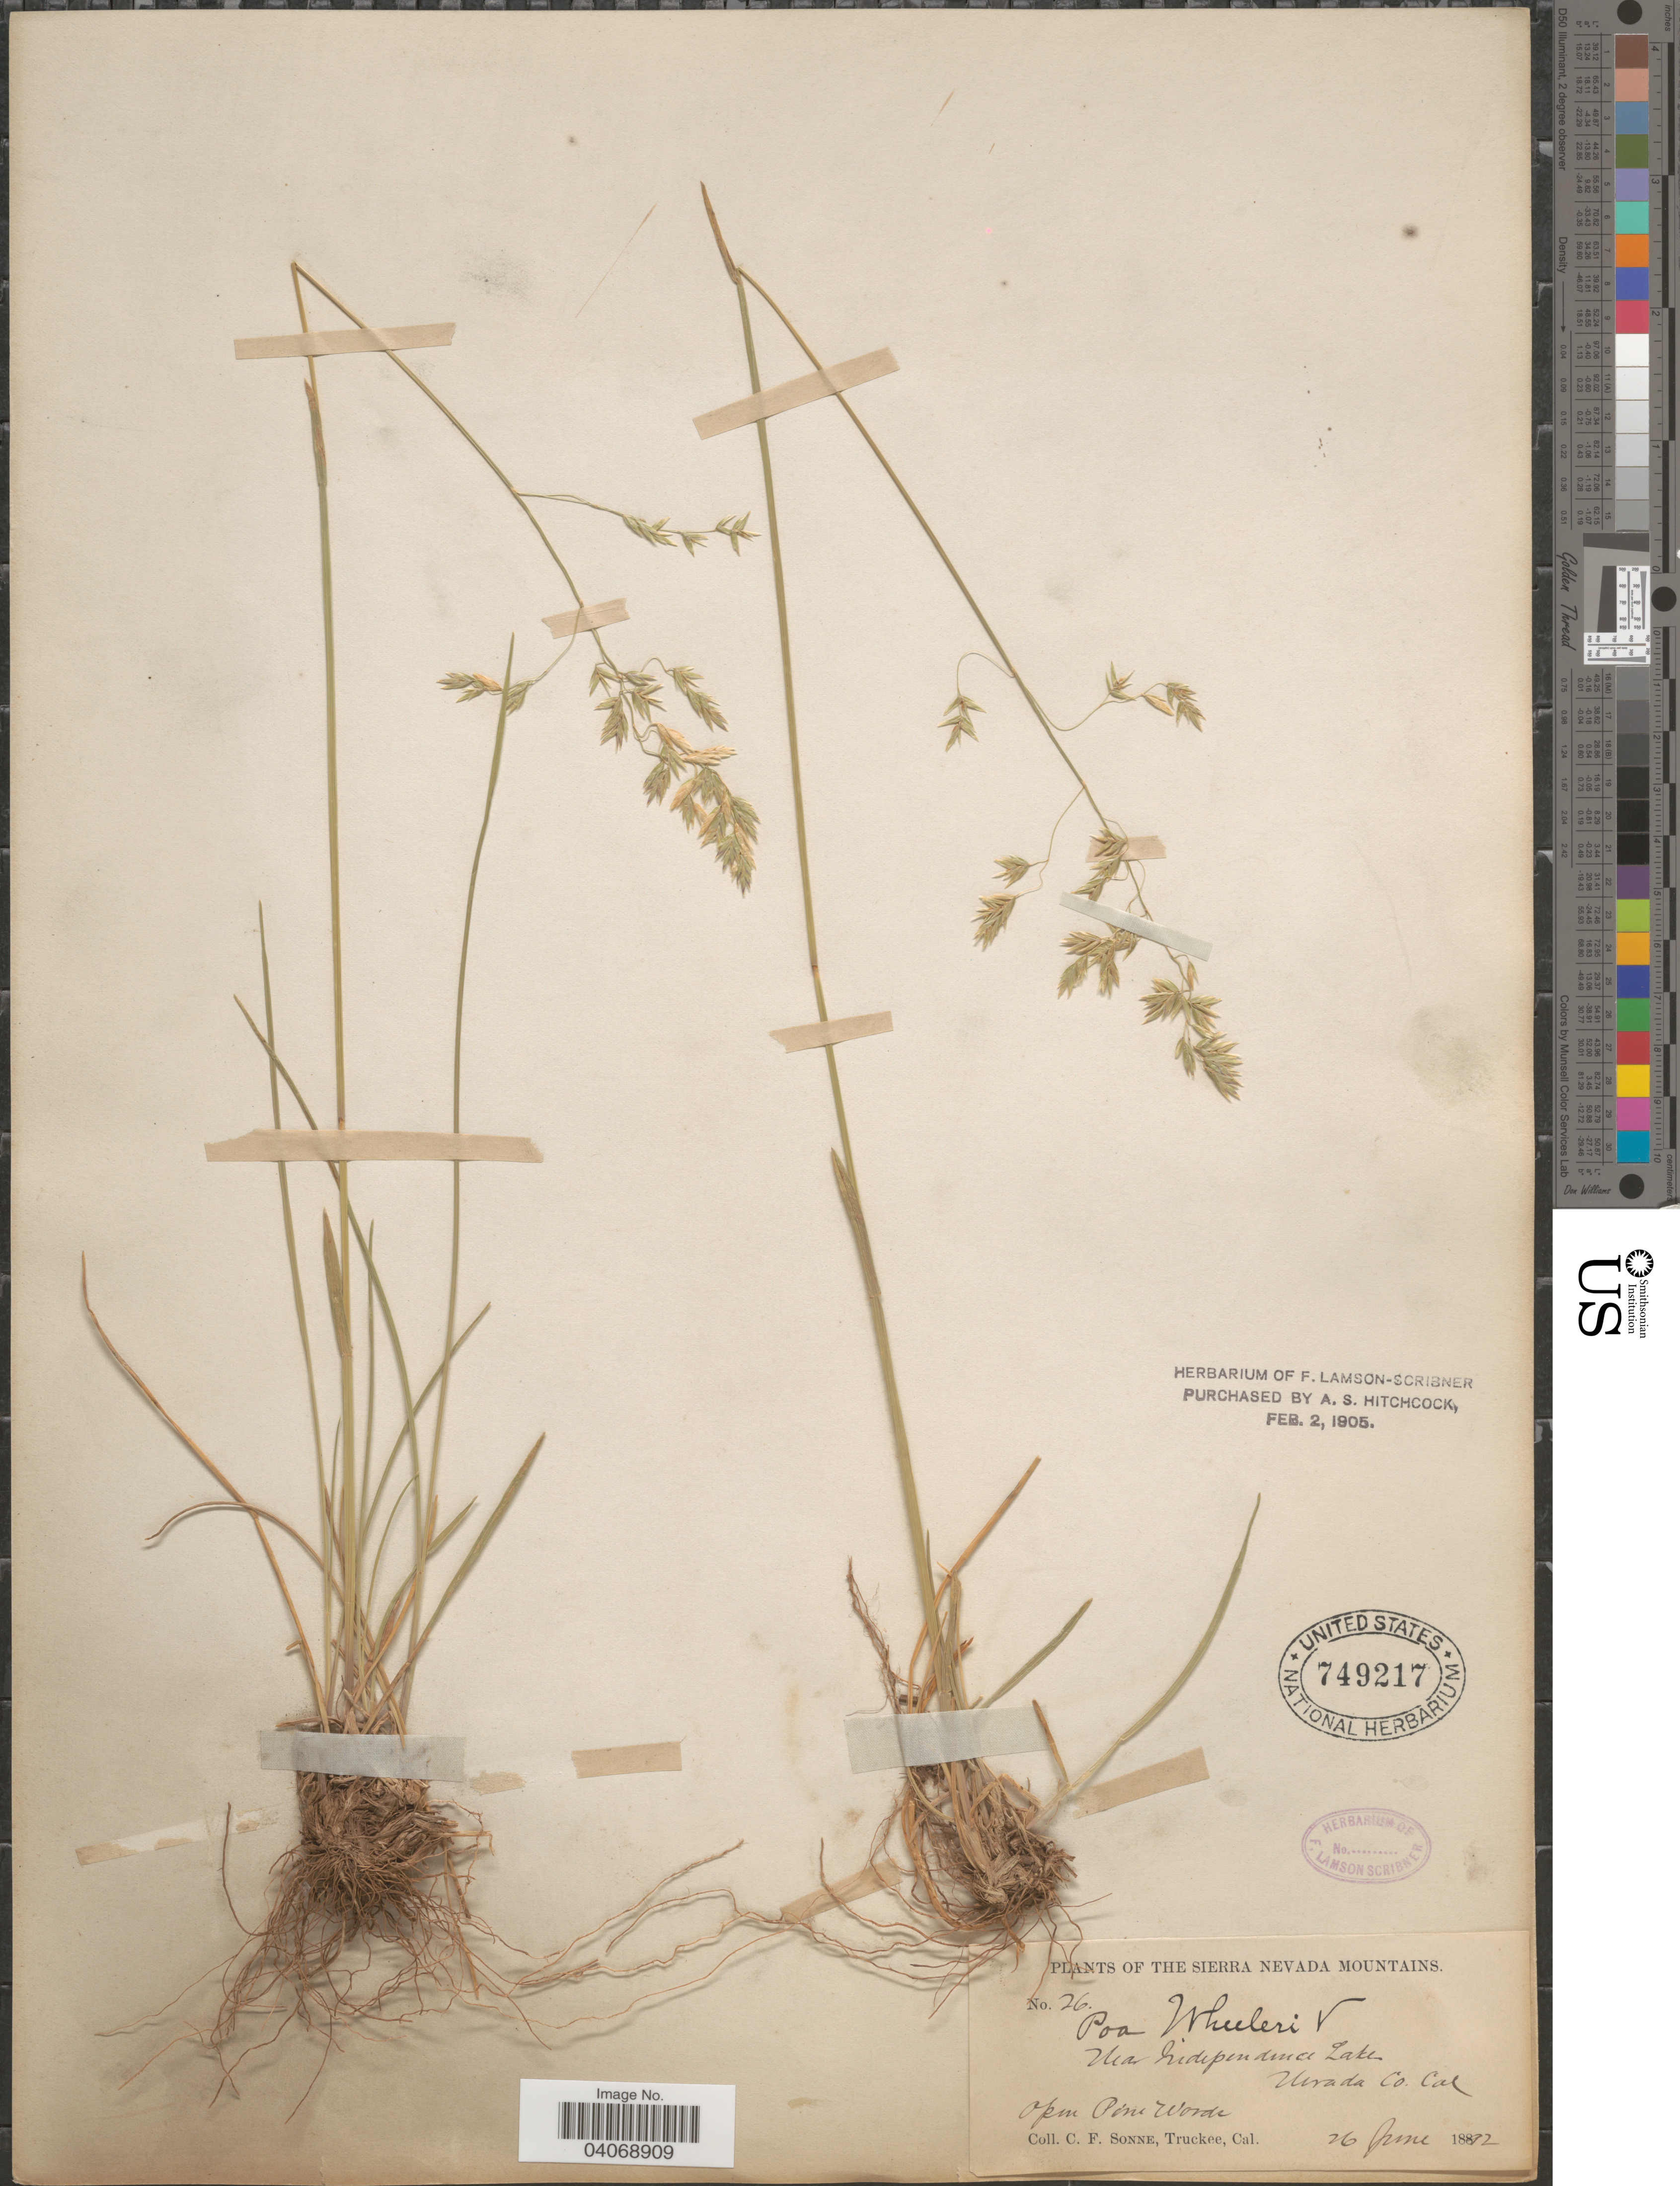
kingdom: Plantae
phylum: Tracheophyta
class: Liliopsida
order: Poales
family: Poaceae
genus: Poa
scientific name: Poa wheeleri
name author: Vasey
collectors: C. Sonne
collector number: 26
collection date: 1892-06-26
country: United States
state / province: California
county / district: Nevada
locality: The Sierra Nevada Mountains. Near Independence Lake. Nevada Co.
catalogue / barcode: US 749217